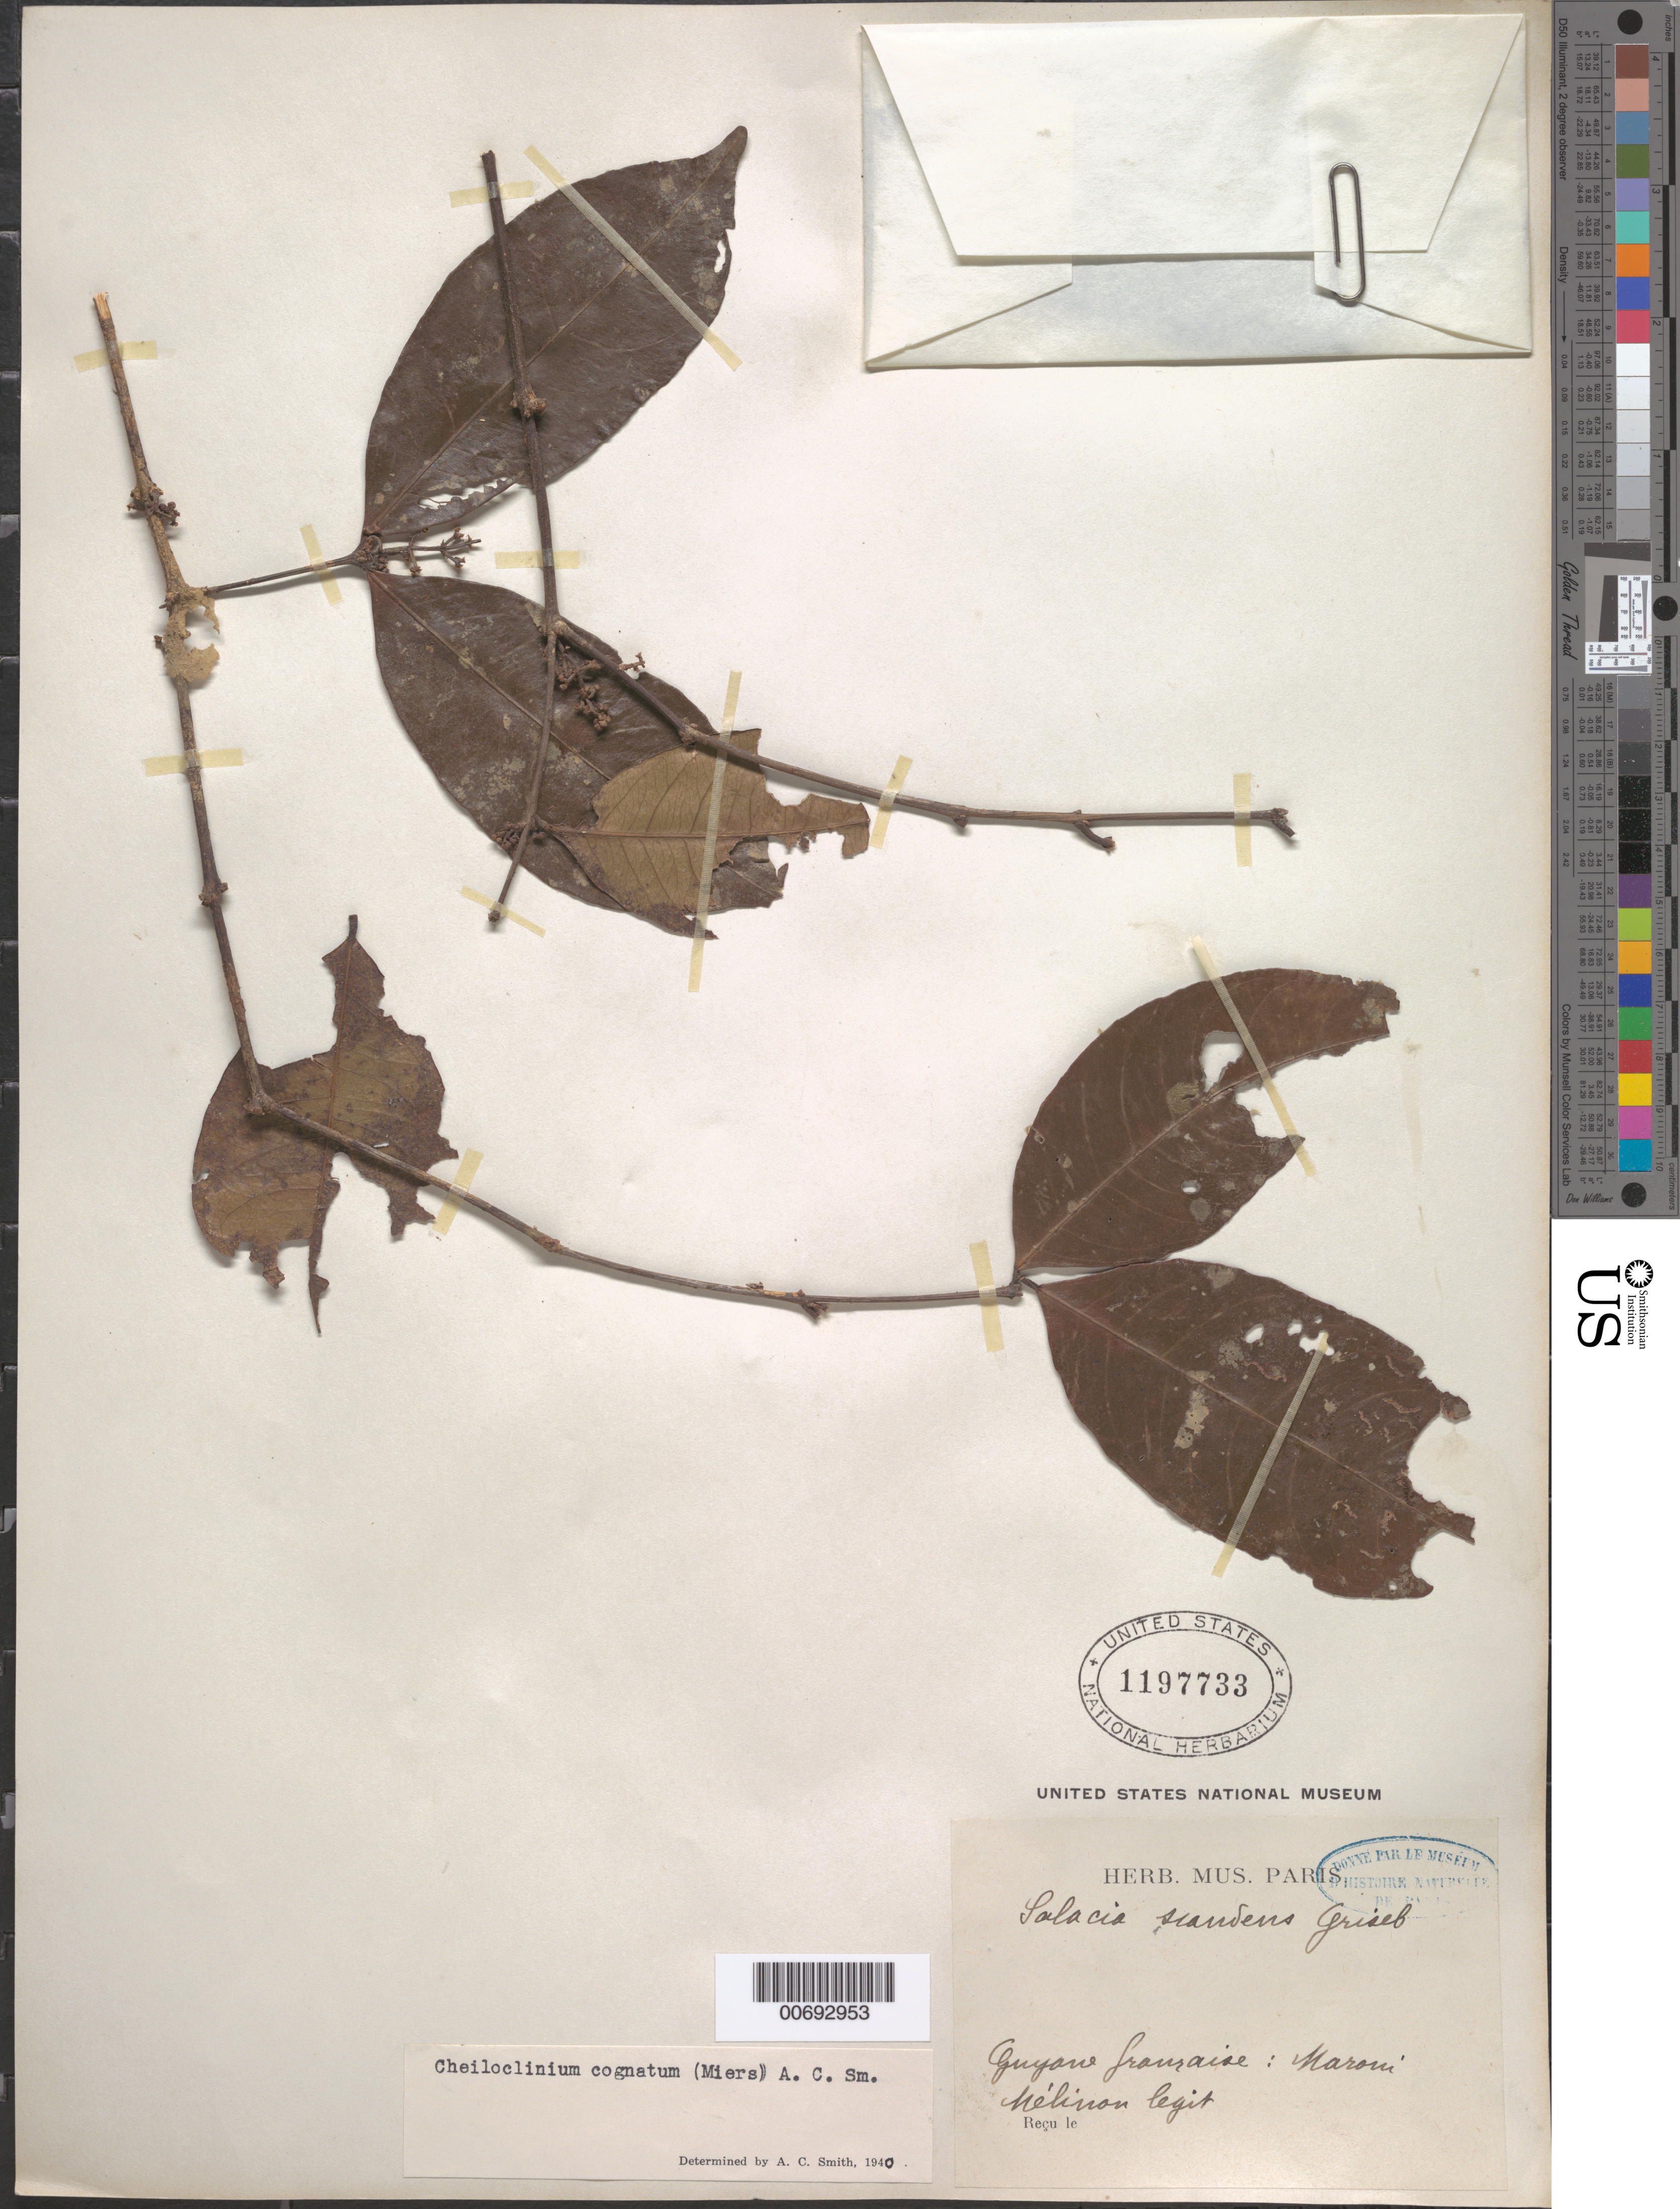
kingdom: Plantae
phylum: Tracheophyta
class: Magnoliopsida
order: Celastrales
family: Celastraceae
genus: Cheiloclinium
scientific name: Cheiloclinium cognatum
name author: (Miers) A.C. Sm.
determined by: Smith, A. C.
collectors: E. Mélinon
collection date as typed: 1864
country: French Guiana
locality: Maroni R.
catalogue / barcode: US 1197733